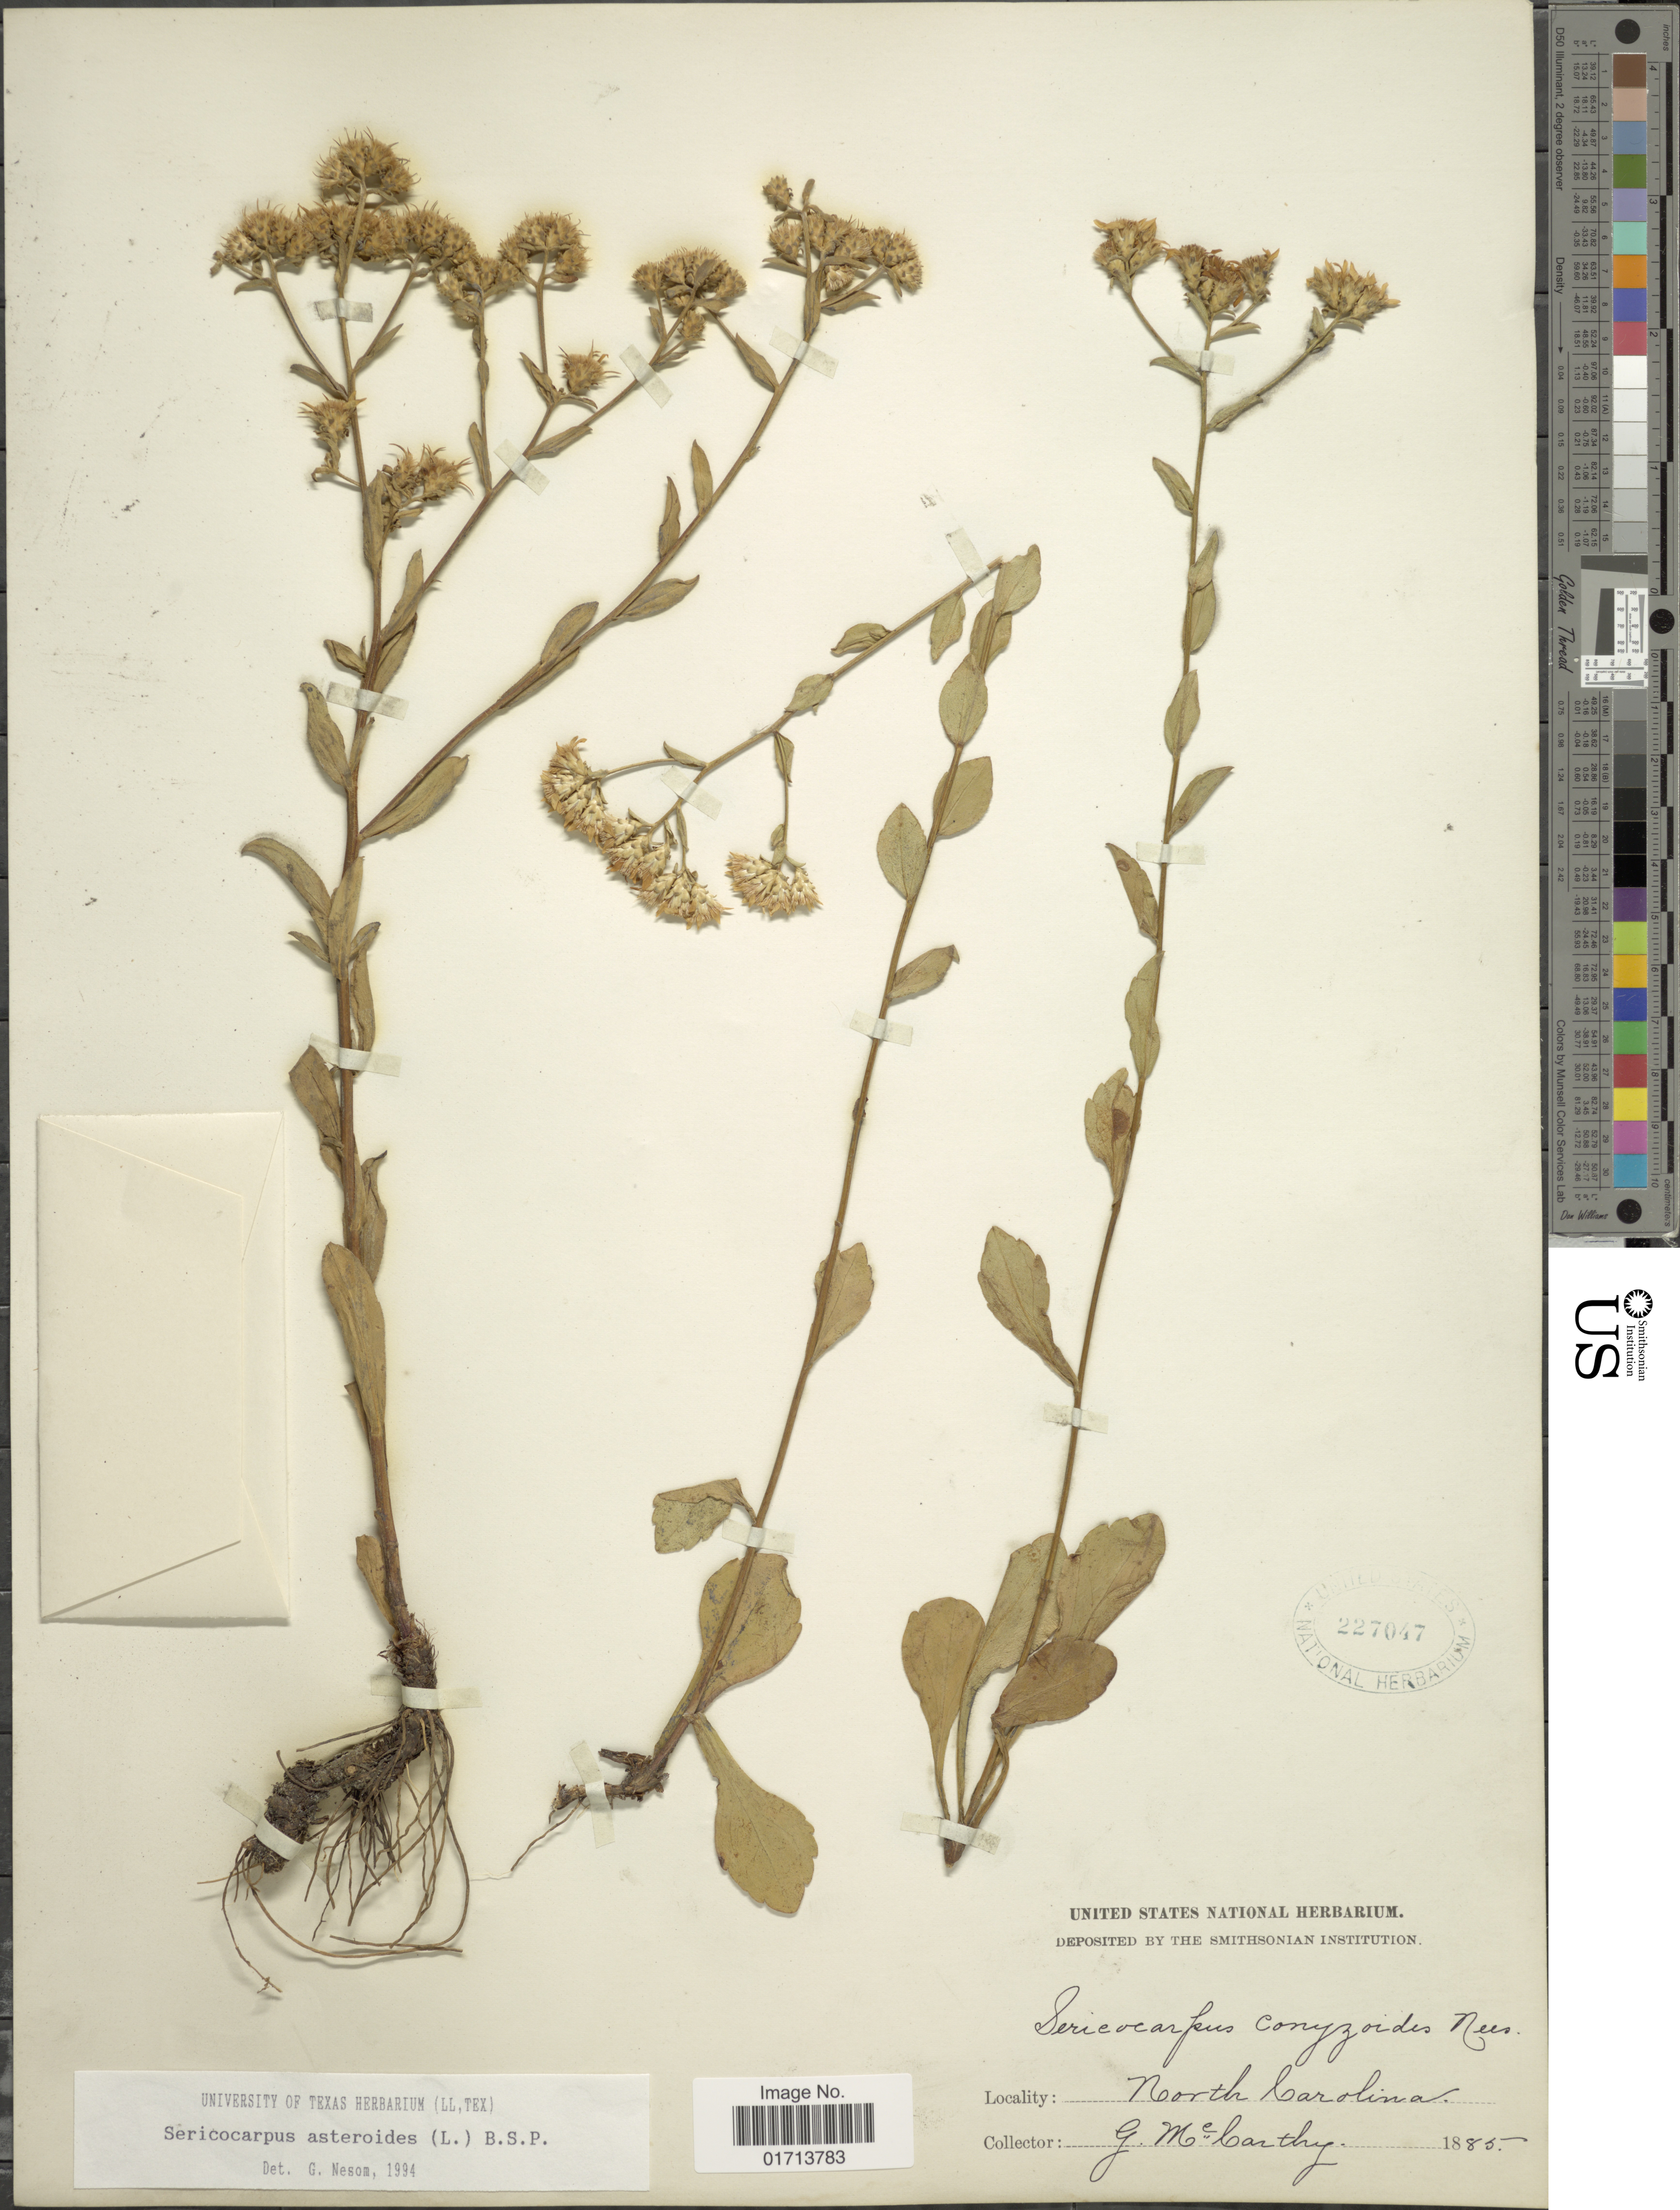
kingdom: Plantae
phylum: Tracheophyta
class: Magnoliopsida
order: Asterales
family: Asteraceae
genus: Sericocarpus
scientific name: Sericocarpus asteroides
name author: (L.) Britton, Stearns & Poggenb.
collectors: G. M. McCarthy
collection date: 1885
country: United States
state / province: North Carolina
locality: North Carolina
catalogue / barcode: US 227047